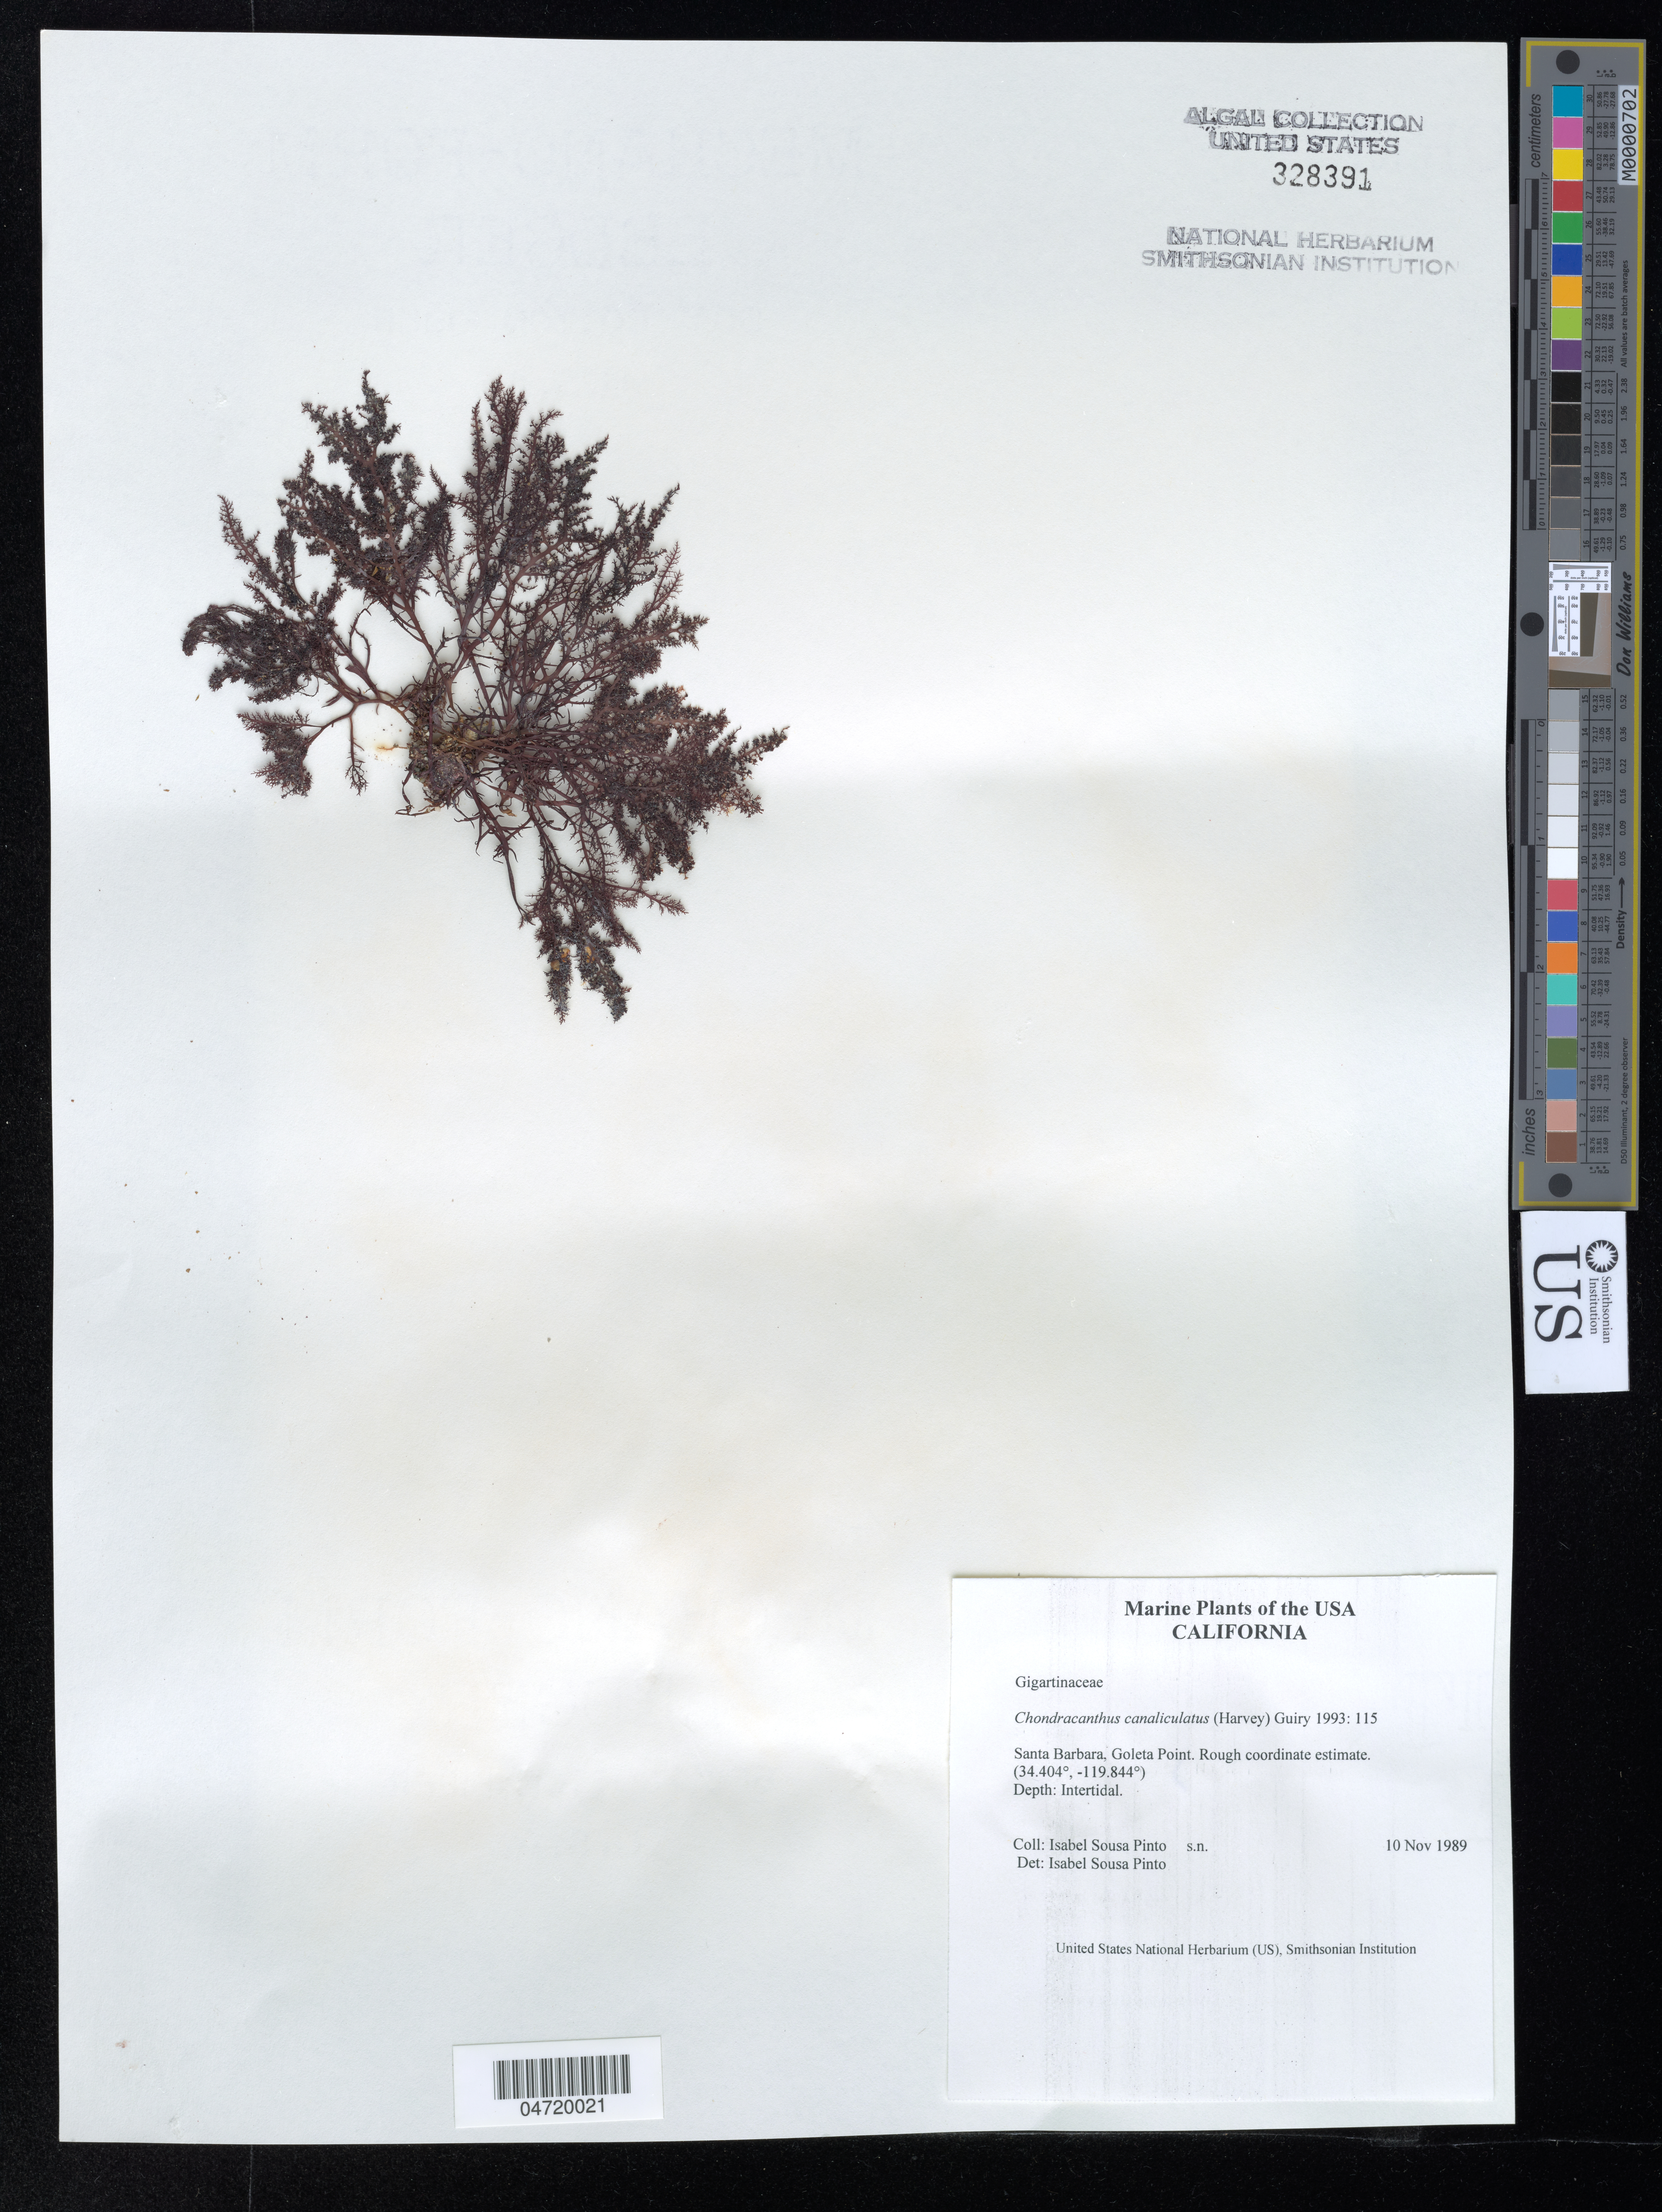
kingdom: Plantae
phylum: Rhodophyta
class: Florideophyceae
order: Gigartinales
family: Gigartinaceae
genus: Chondracanthus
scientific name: Chondracanthus canaliculatus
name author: (Harv.) Guiry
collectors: I. Sousa Pinto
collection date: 1989-11-10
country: United States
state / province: California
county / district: Santa Barbara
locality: Santa Barbara, Goleta Point.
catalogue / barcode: US 328391